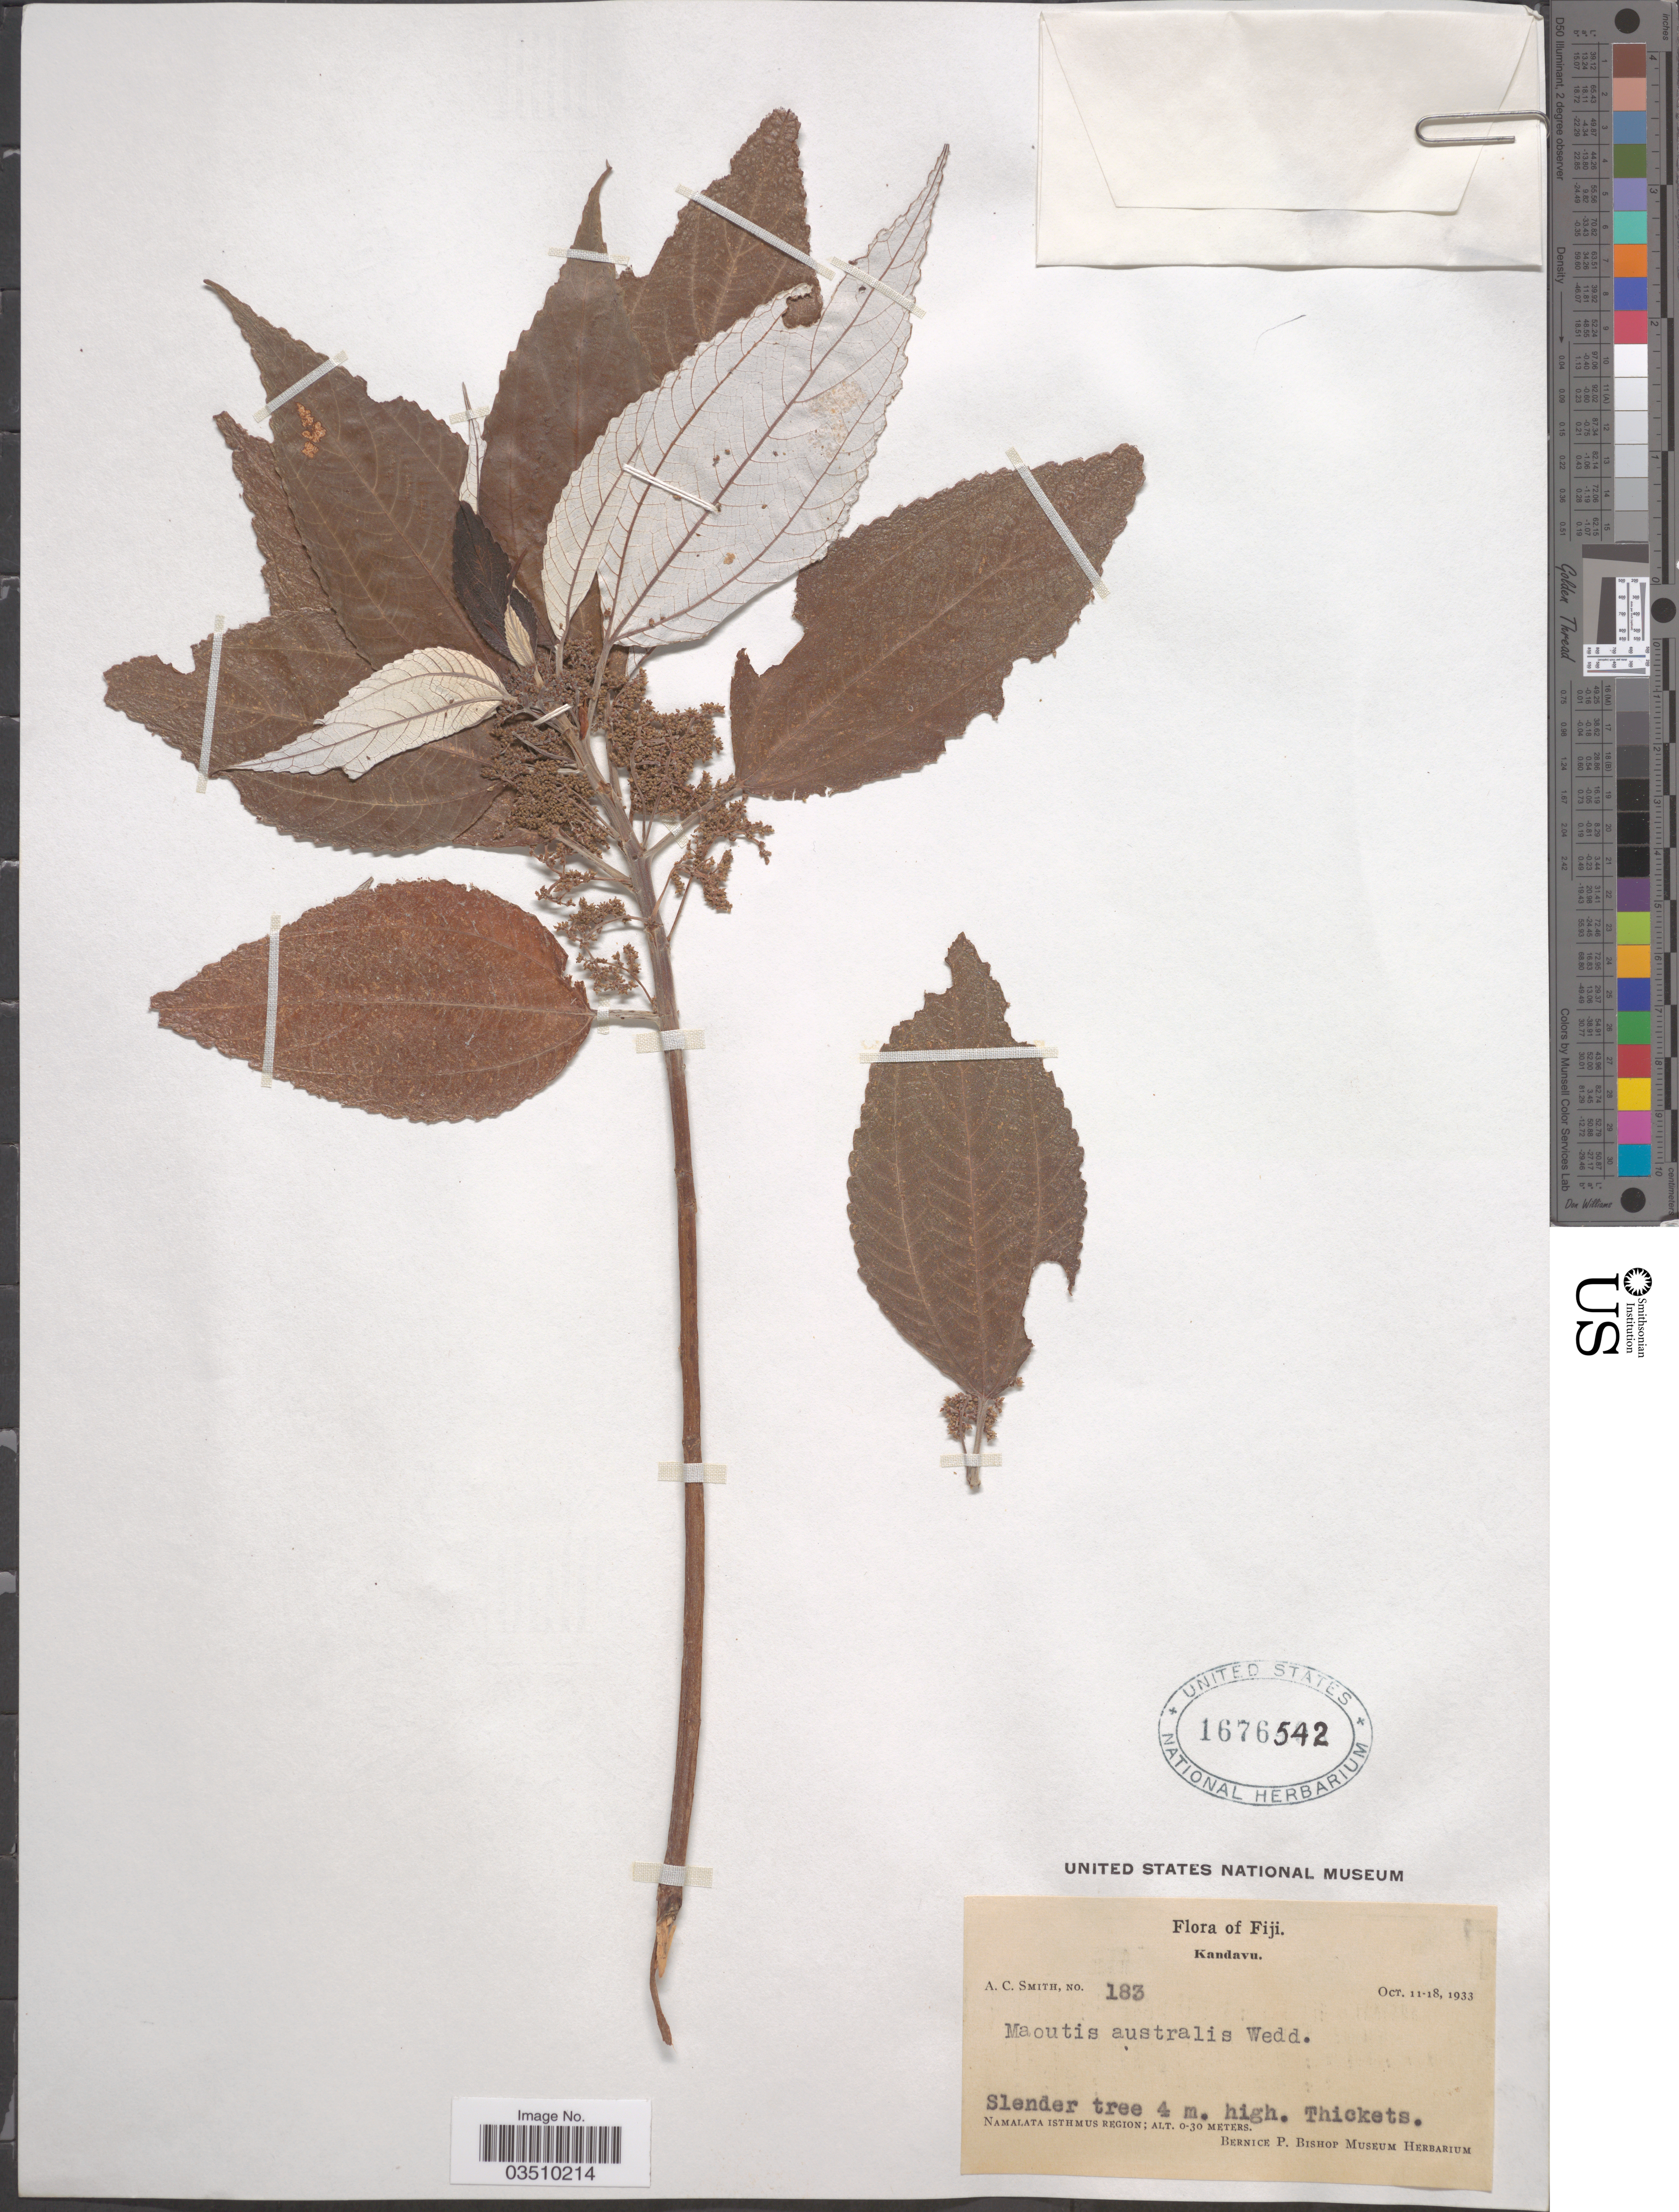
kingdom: Plantae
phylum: Tracheophyta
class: Magnoliopsida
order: Rosales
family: Urticaceae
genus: Maoutia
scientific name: Maoutia australis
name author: Wedd.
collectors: A. C. Smith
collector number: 183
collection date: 1933-10-11/1933-10-18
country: Fiji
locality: Kandavu. Namalata Isthmus Region.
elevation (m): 0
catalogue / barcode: US 1676542